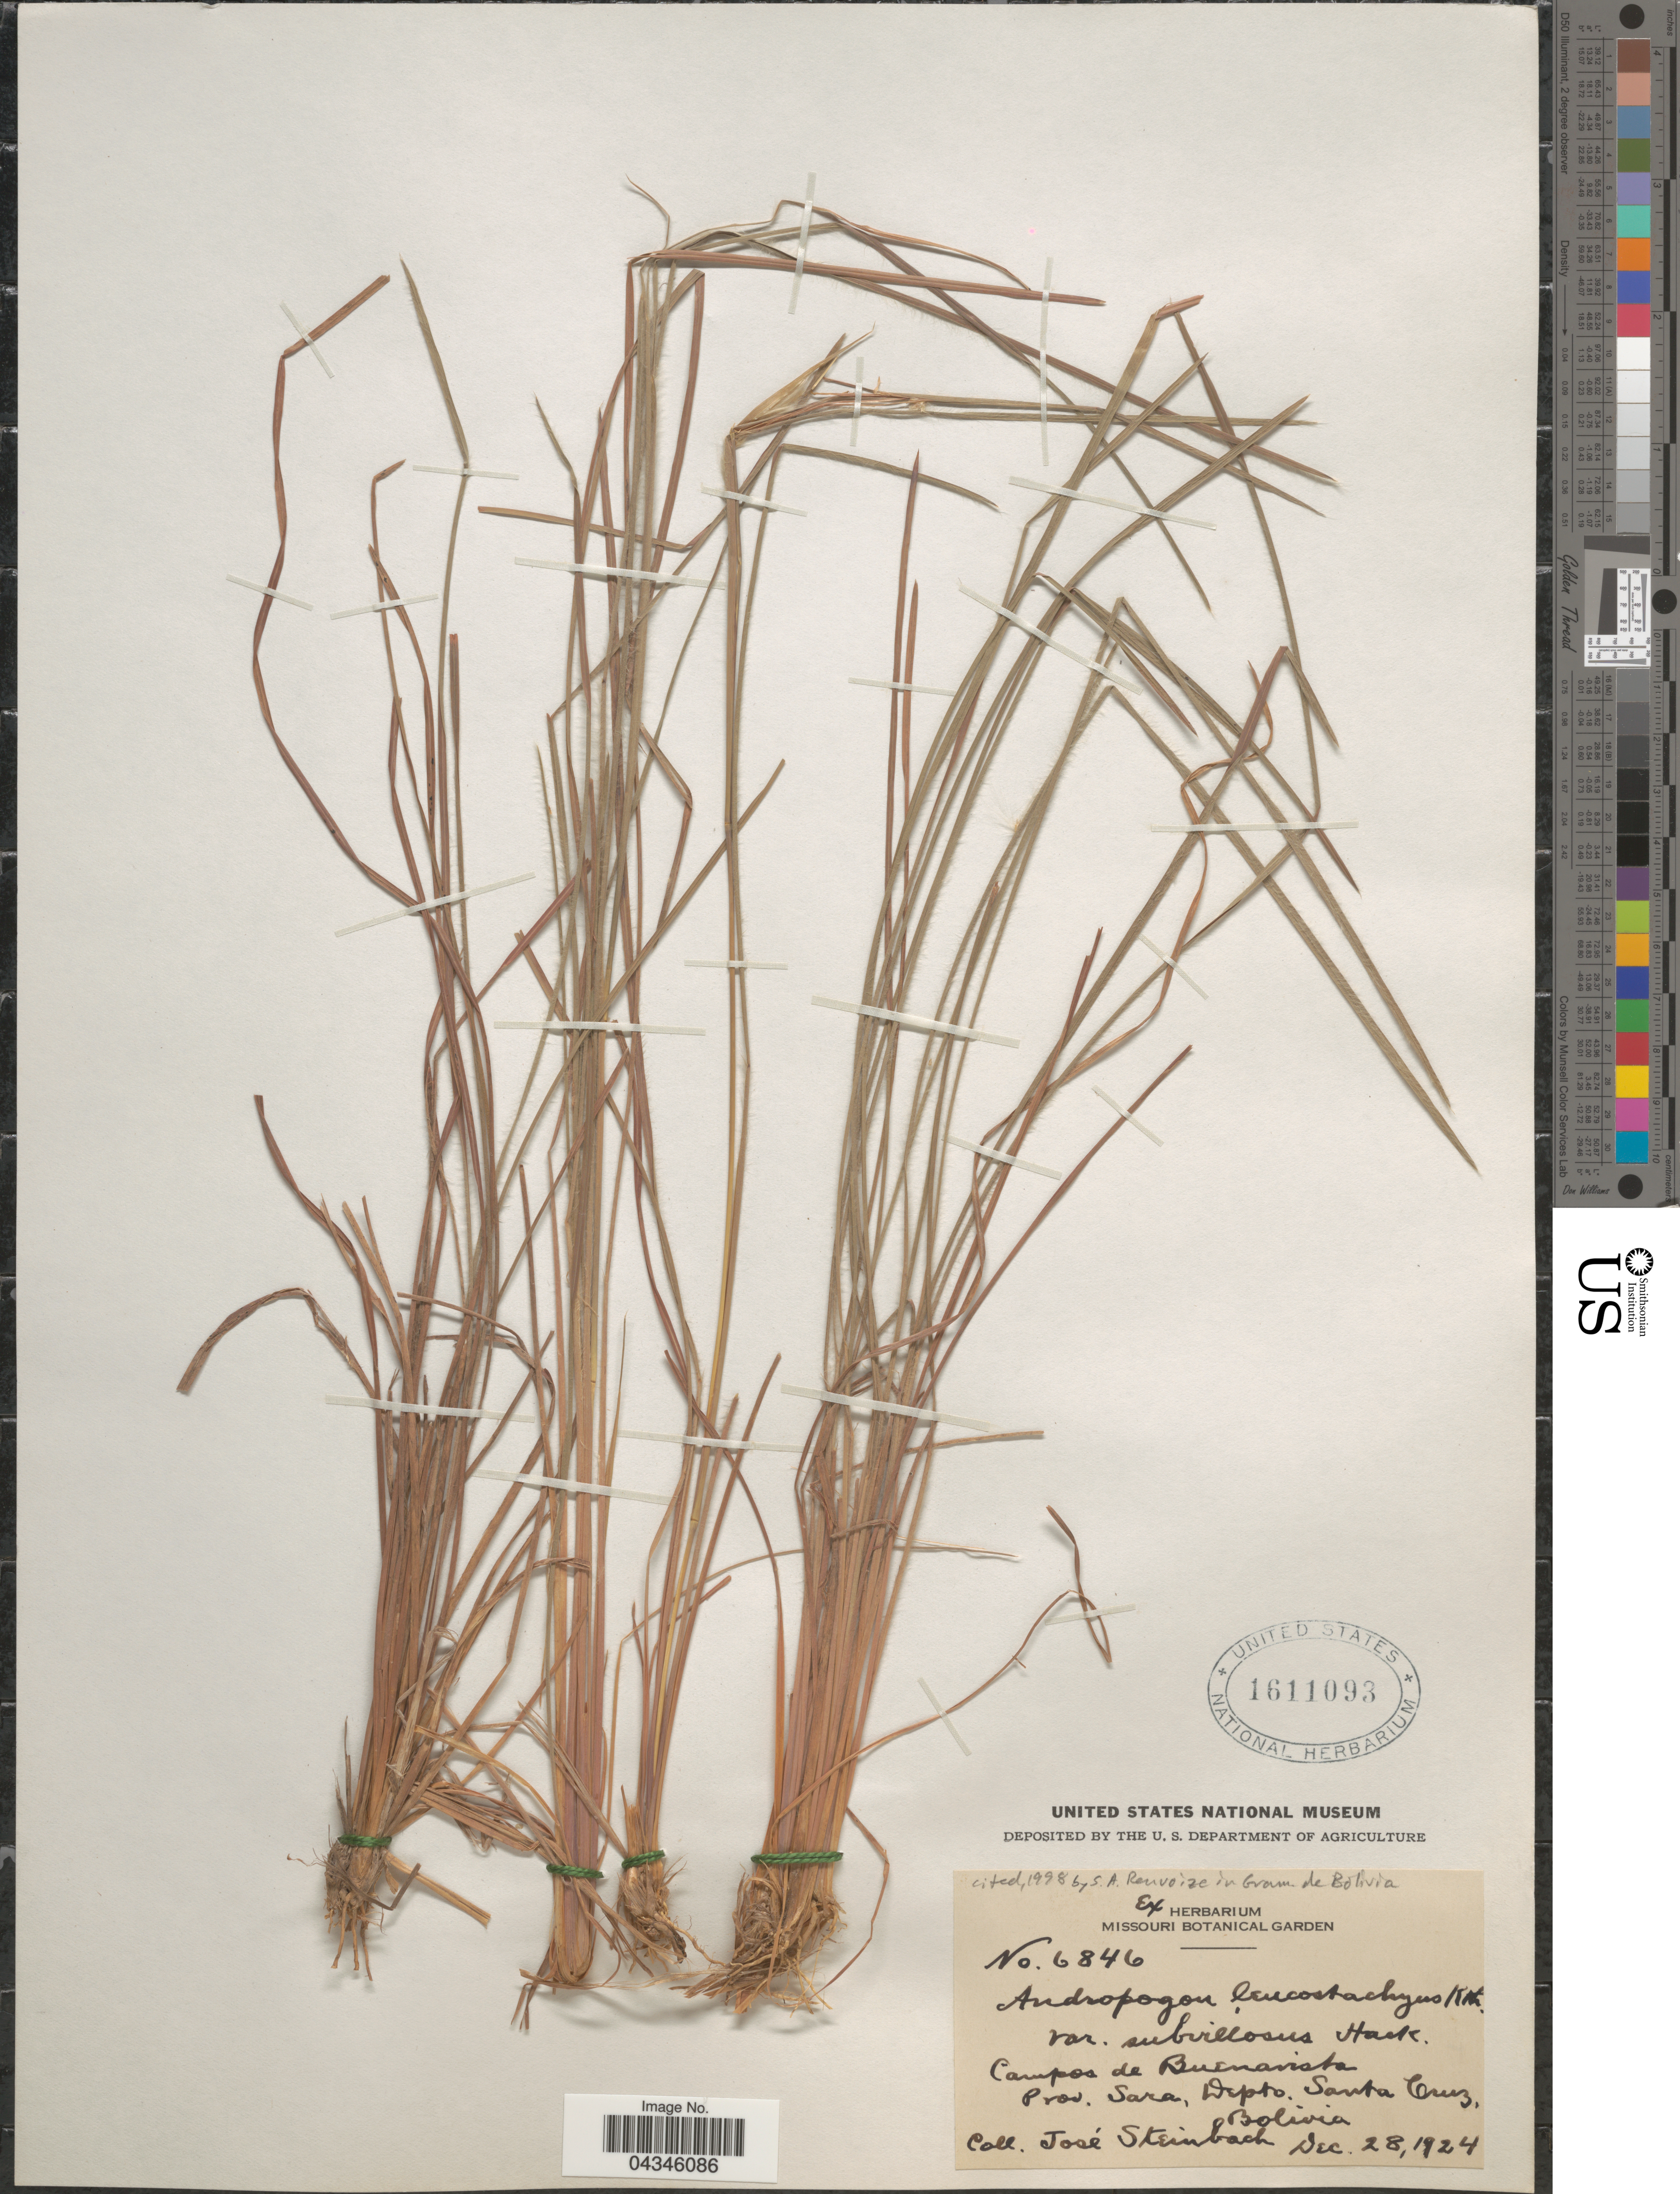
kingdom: Plantae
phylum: Tracheophyta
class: Liliopsida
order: Poales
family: Poaceae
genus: Andropogon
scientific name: Andropogon leucostachyus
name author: Kunth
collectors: J. Steinbach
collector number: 6846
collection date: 1924-12-28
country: Bolivia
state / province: Santa Cruz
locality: Campos de Buenavista. Prov. Sara, Depto. Santa Cruz.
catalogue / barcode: US 1611093